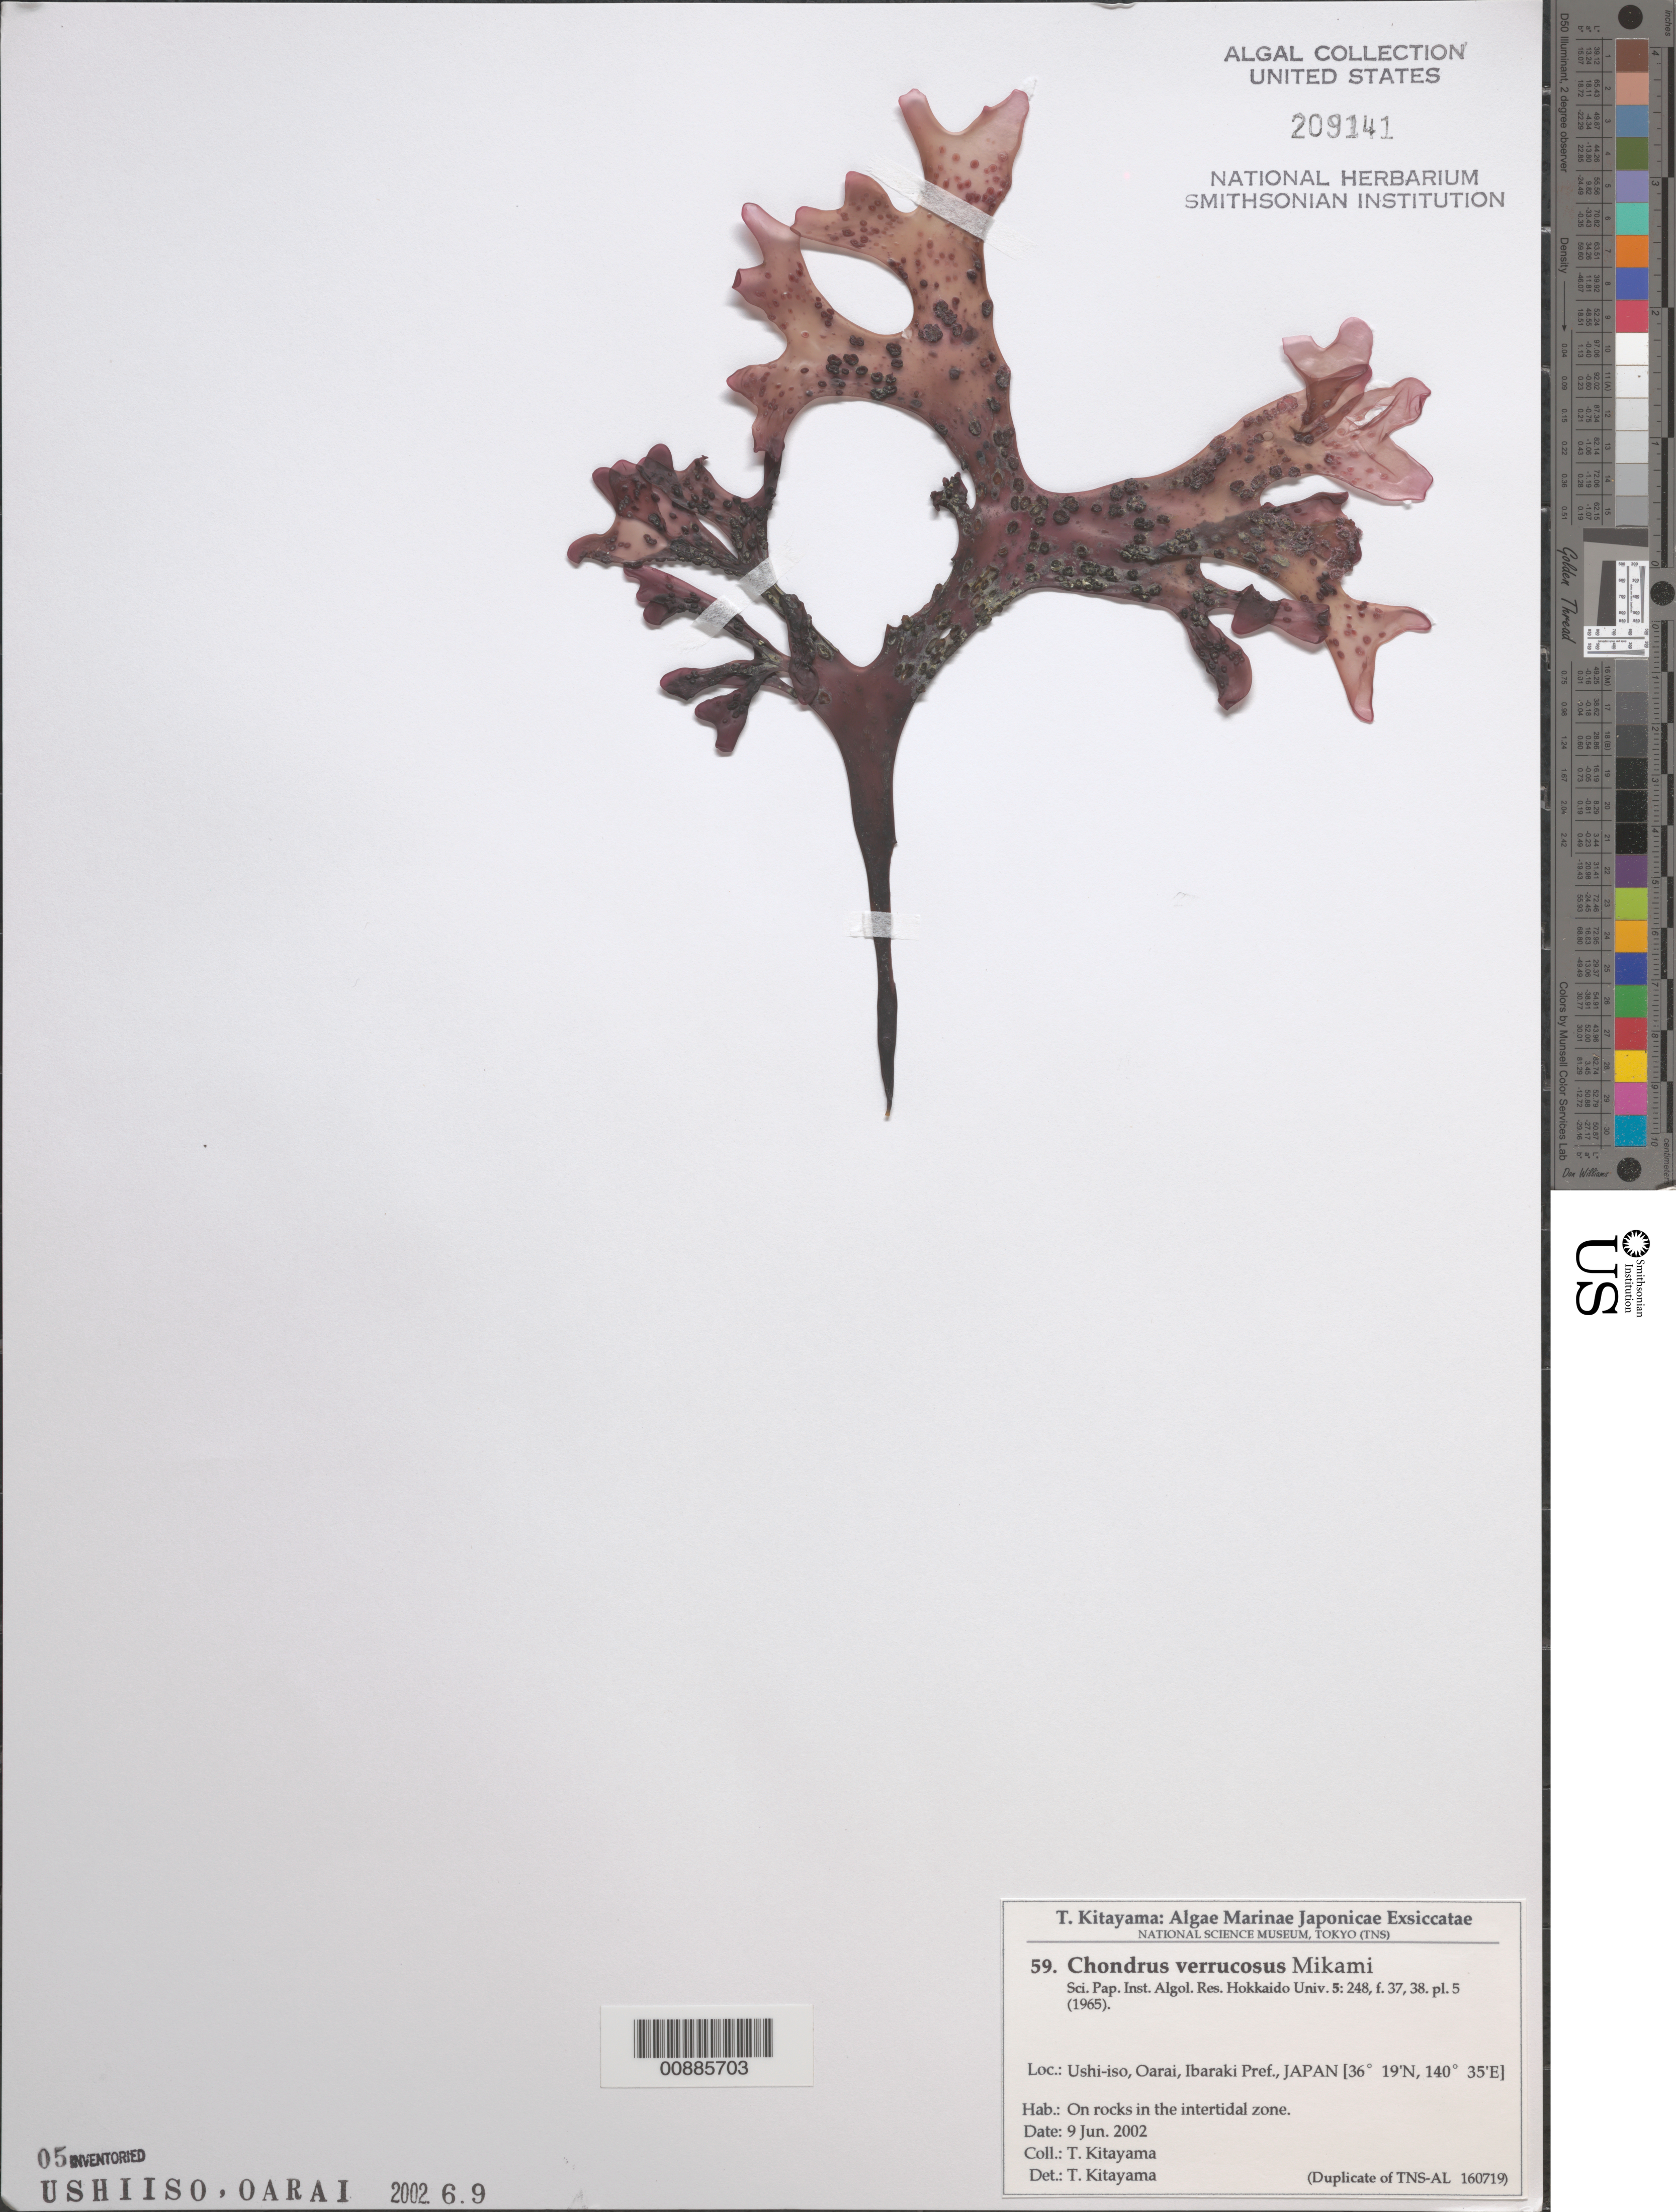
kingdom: Plantae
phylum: Rhodophyta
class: Florideophyceae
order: Gigartinales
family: Gigartinaceae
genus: Chondrus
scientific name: Chondrus verrucosus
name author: Mikami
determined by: Kitayama, T.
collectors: T. Kitayama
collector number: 59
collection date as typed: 09 Jun 2002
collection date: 2002-06-09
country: Japan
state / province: Ibaraki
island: Honshu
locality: Ushi-iso, Oarai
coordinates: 36 19' N, 140 35' E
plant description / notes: Kitayama, T., Algae Marinae Japonicae Exsiccatae, Fasc. III (Nos. 51-75)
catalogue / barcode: US 209141